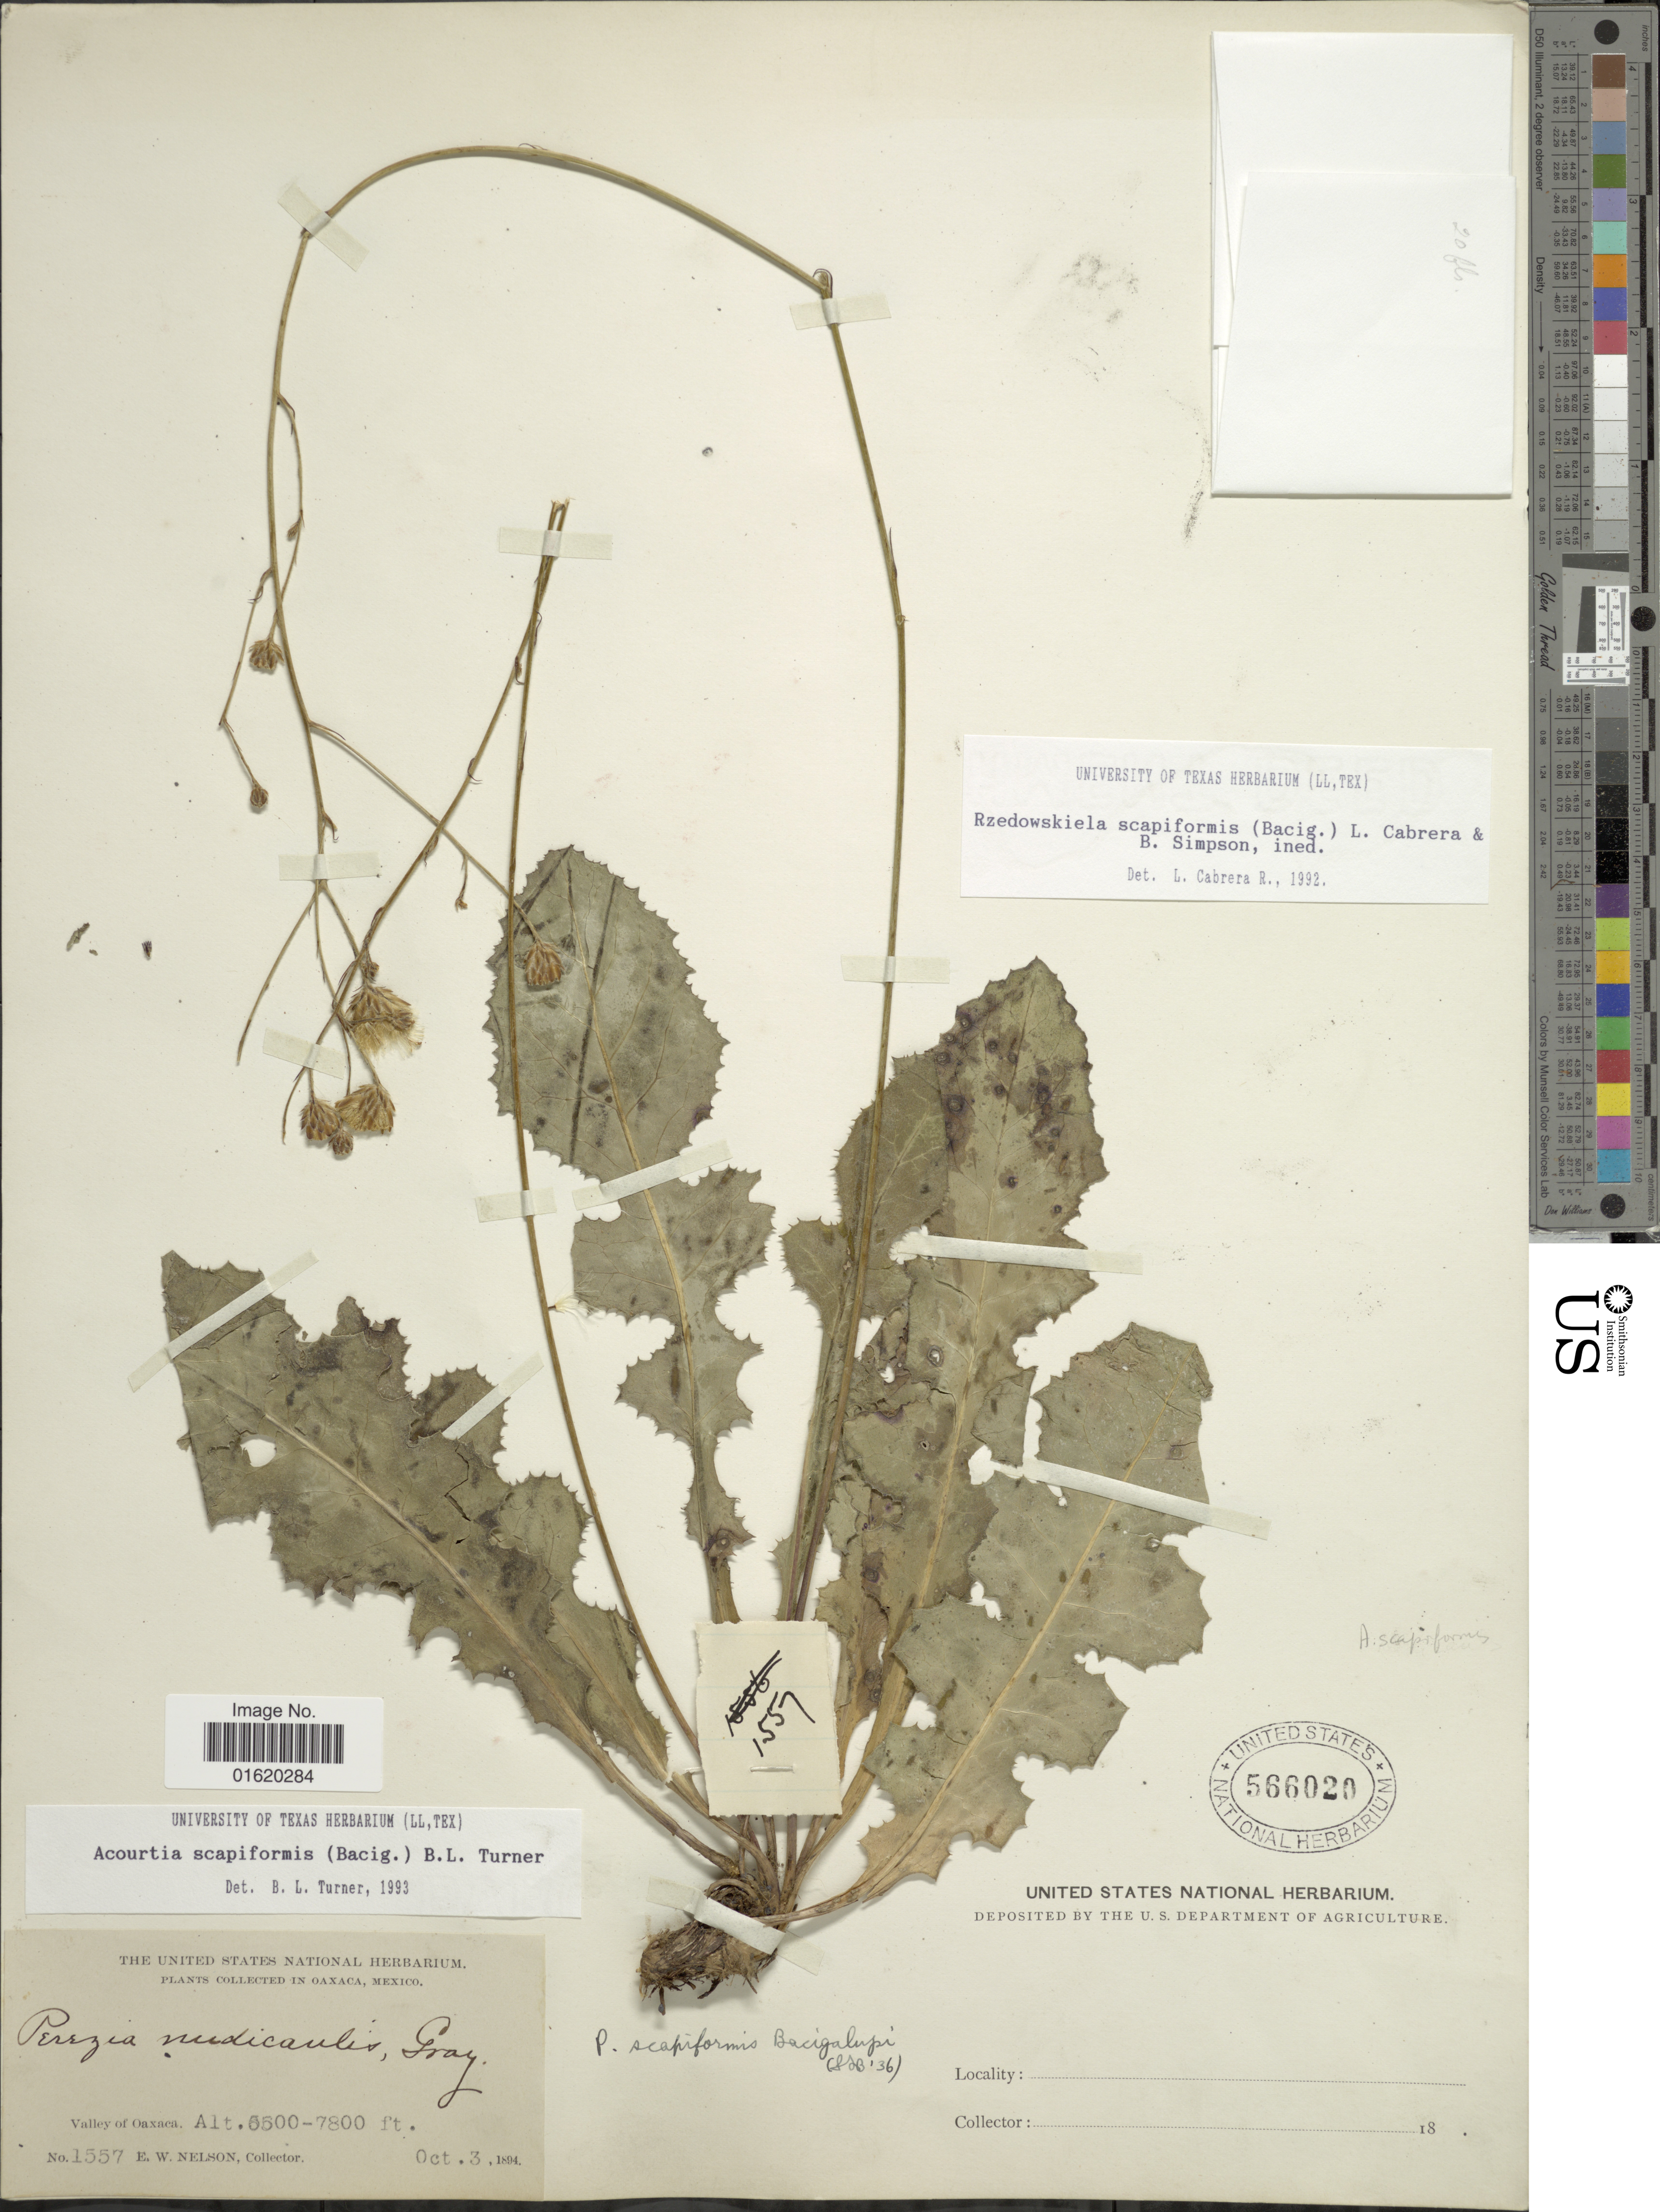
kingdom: Plantae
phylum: Tracheophyta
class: Magnoliopsida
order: Asterales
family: Asteraceae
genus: Acourtia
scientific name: Acourtia scapiformis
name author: (Bacig.) B.L. Turner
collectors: E. W. Nelson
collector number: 1557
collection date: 1804-10-03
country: Mexico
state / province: Oaxaca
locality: Valley of Oaxaca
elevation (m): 1981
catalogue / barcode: US 566020